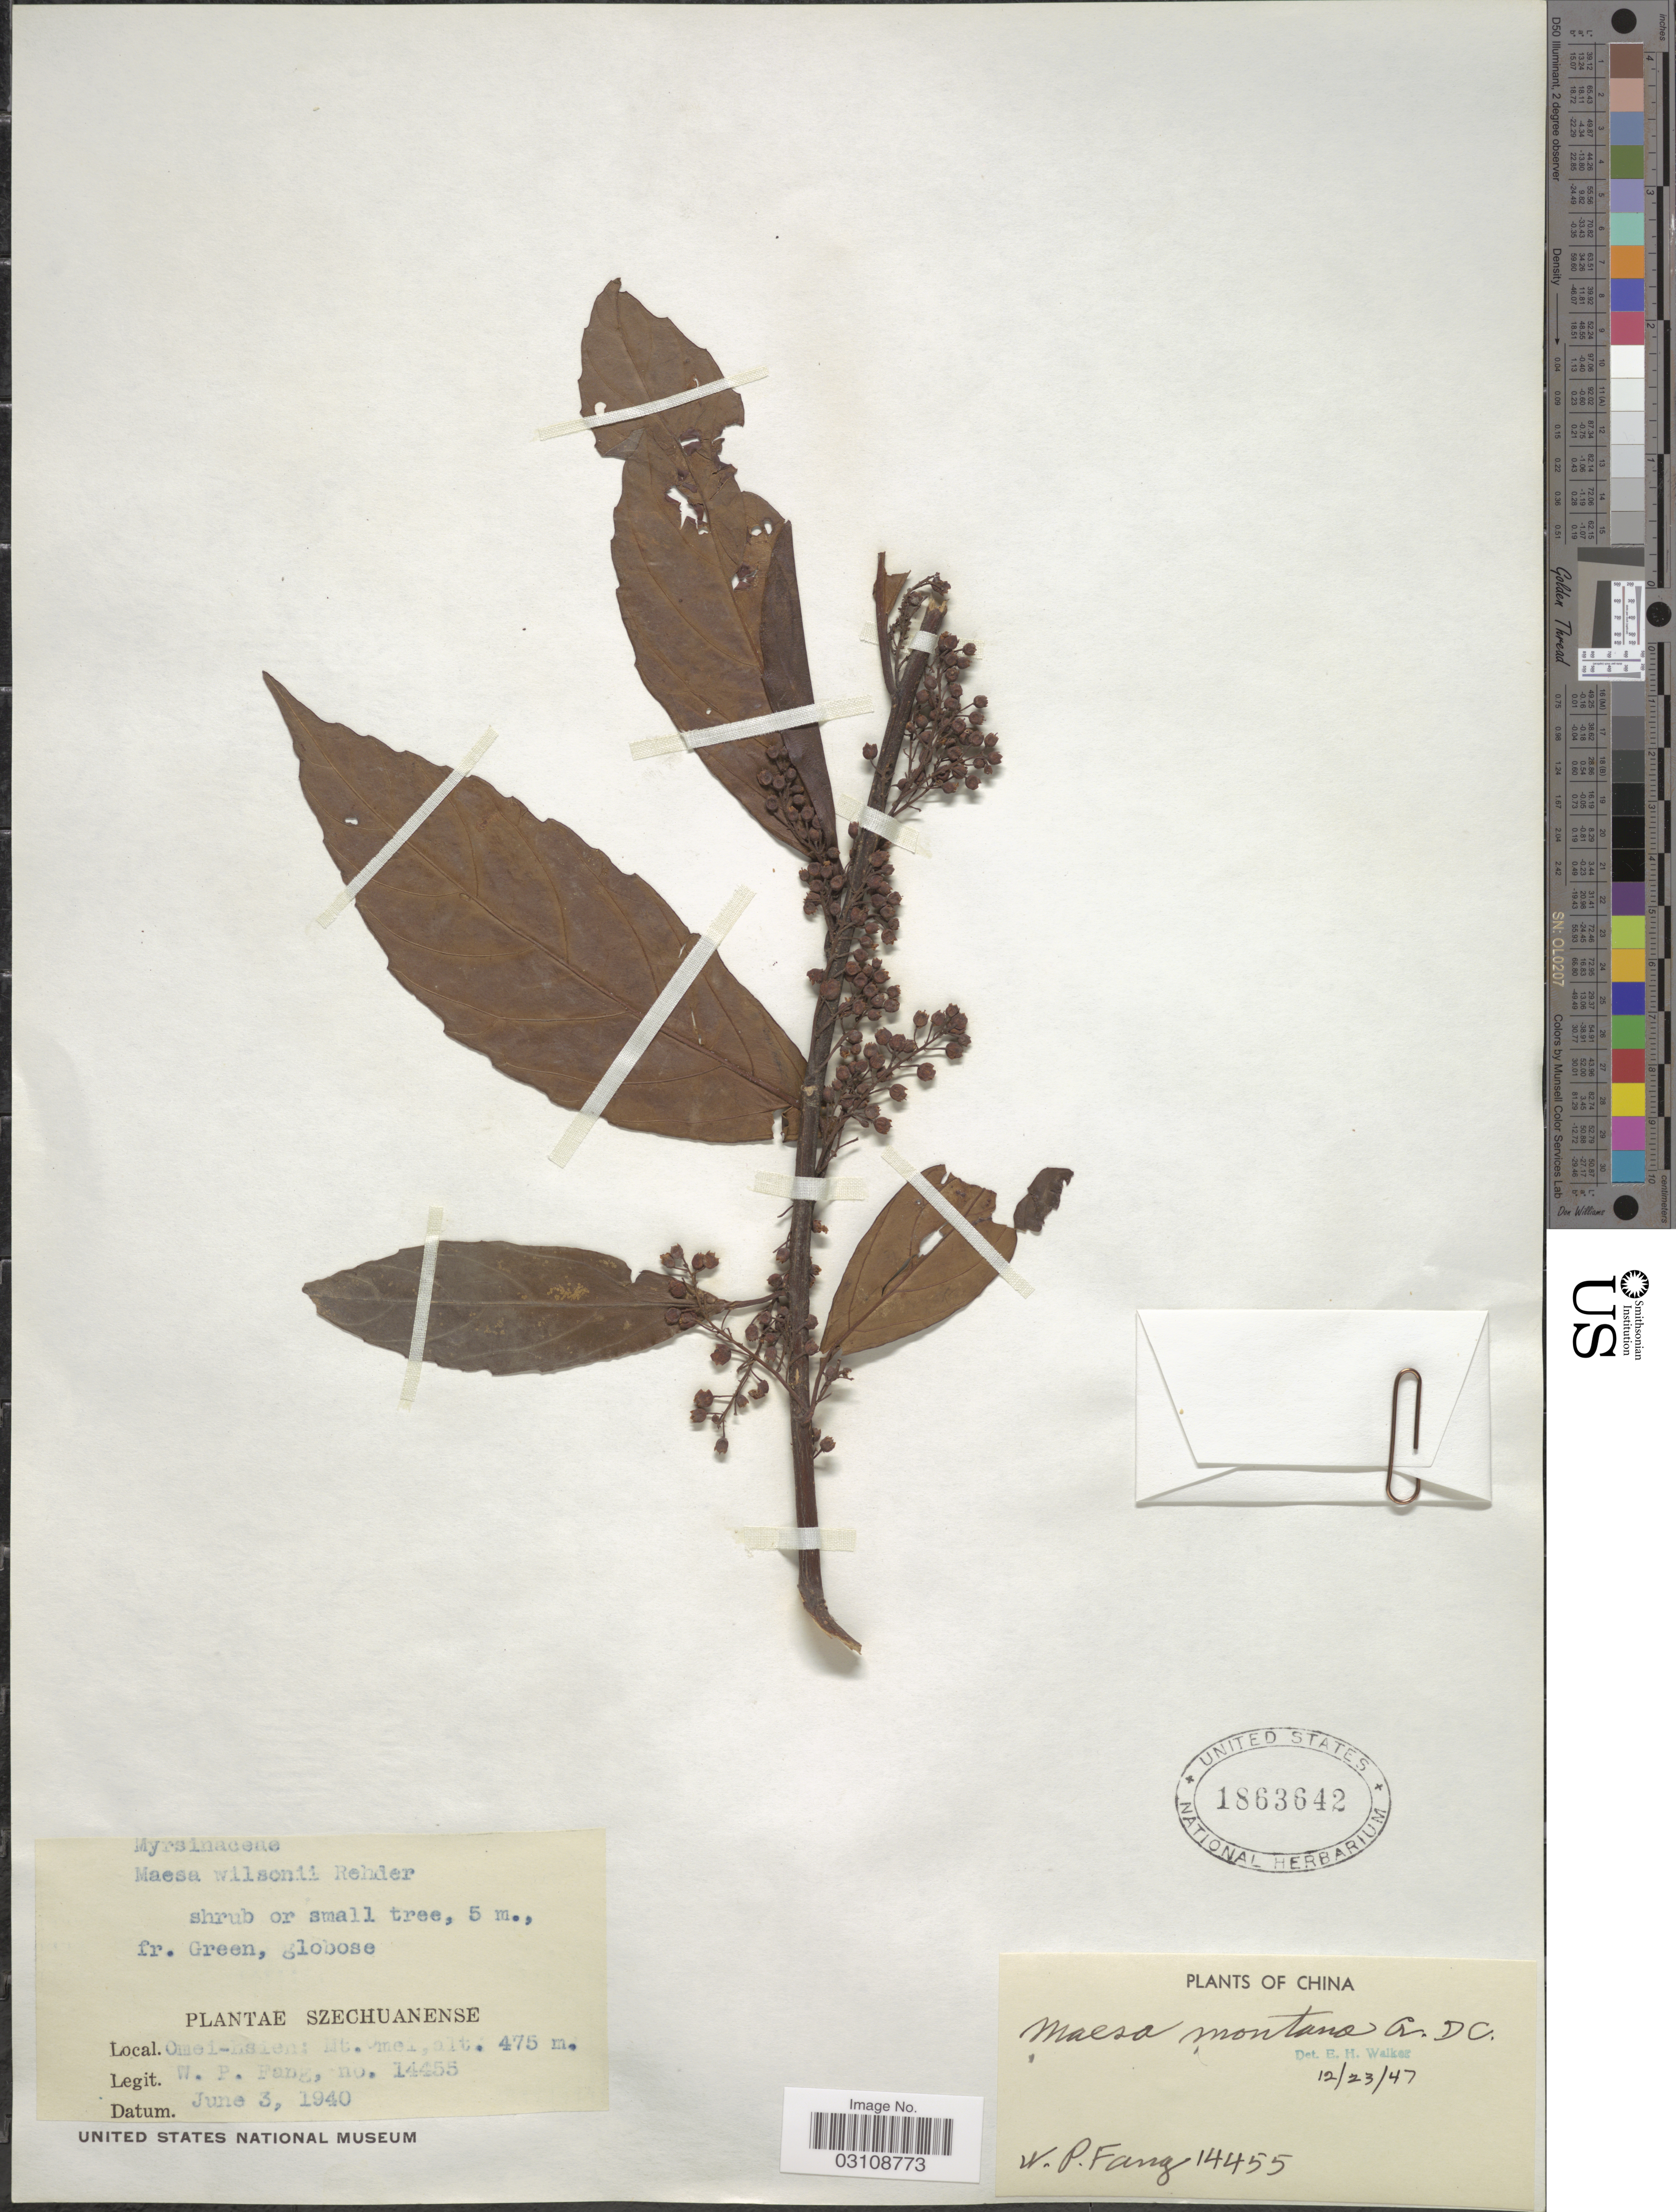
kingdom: Plantae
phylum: Tracheophyta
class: Magnoliopsida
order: Ericales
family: Primulaceae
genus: Maesa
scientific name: Maesa montana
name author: A. DC.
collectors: W. P. Fang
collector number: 14455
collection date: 1940-06-03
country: China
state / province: Sichuan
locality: Szechuanense, Omei-hsien: Mt. Omei.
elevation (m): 475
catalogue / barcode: US 1863642